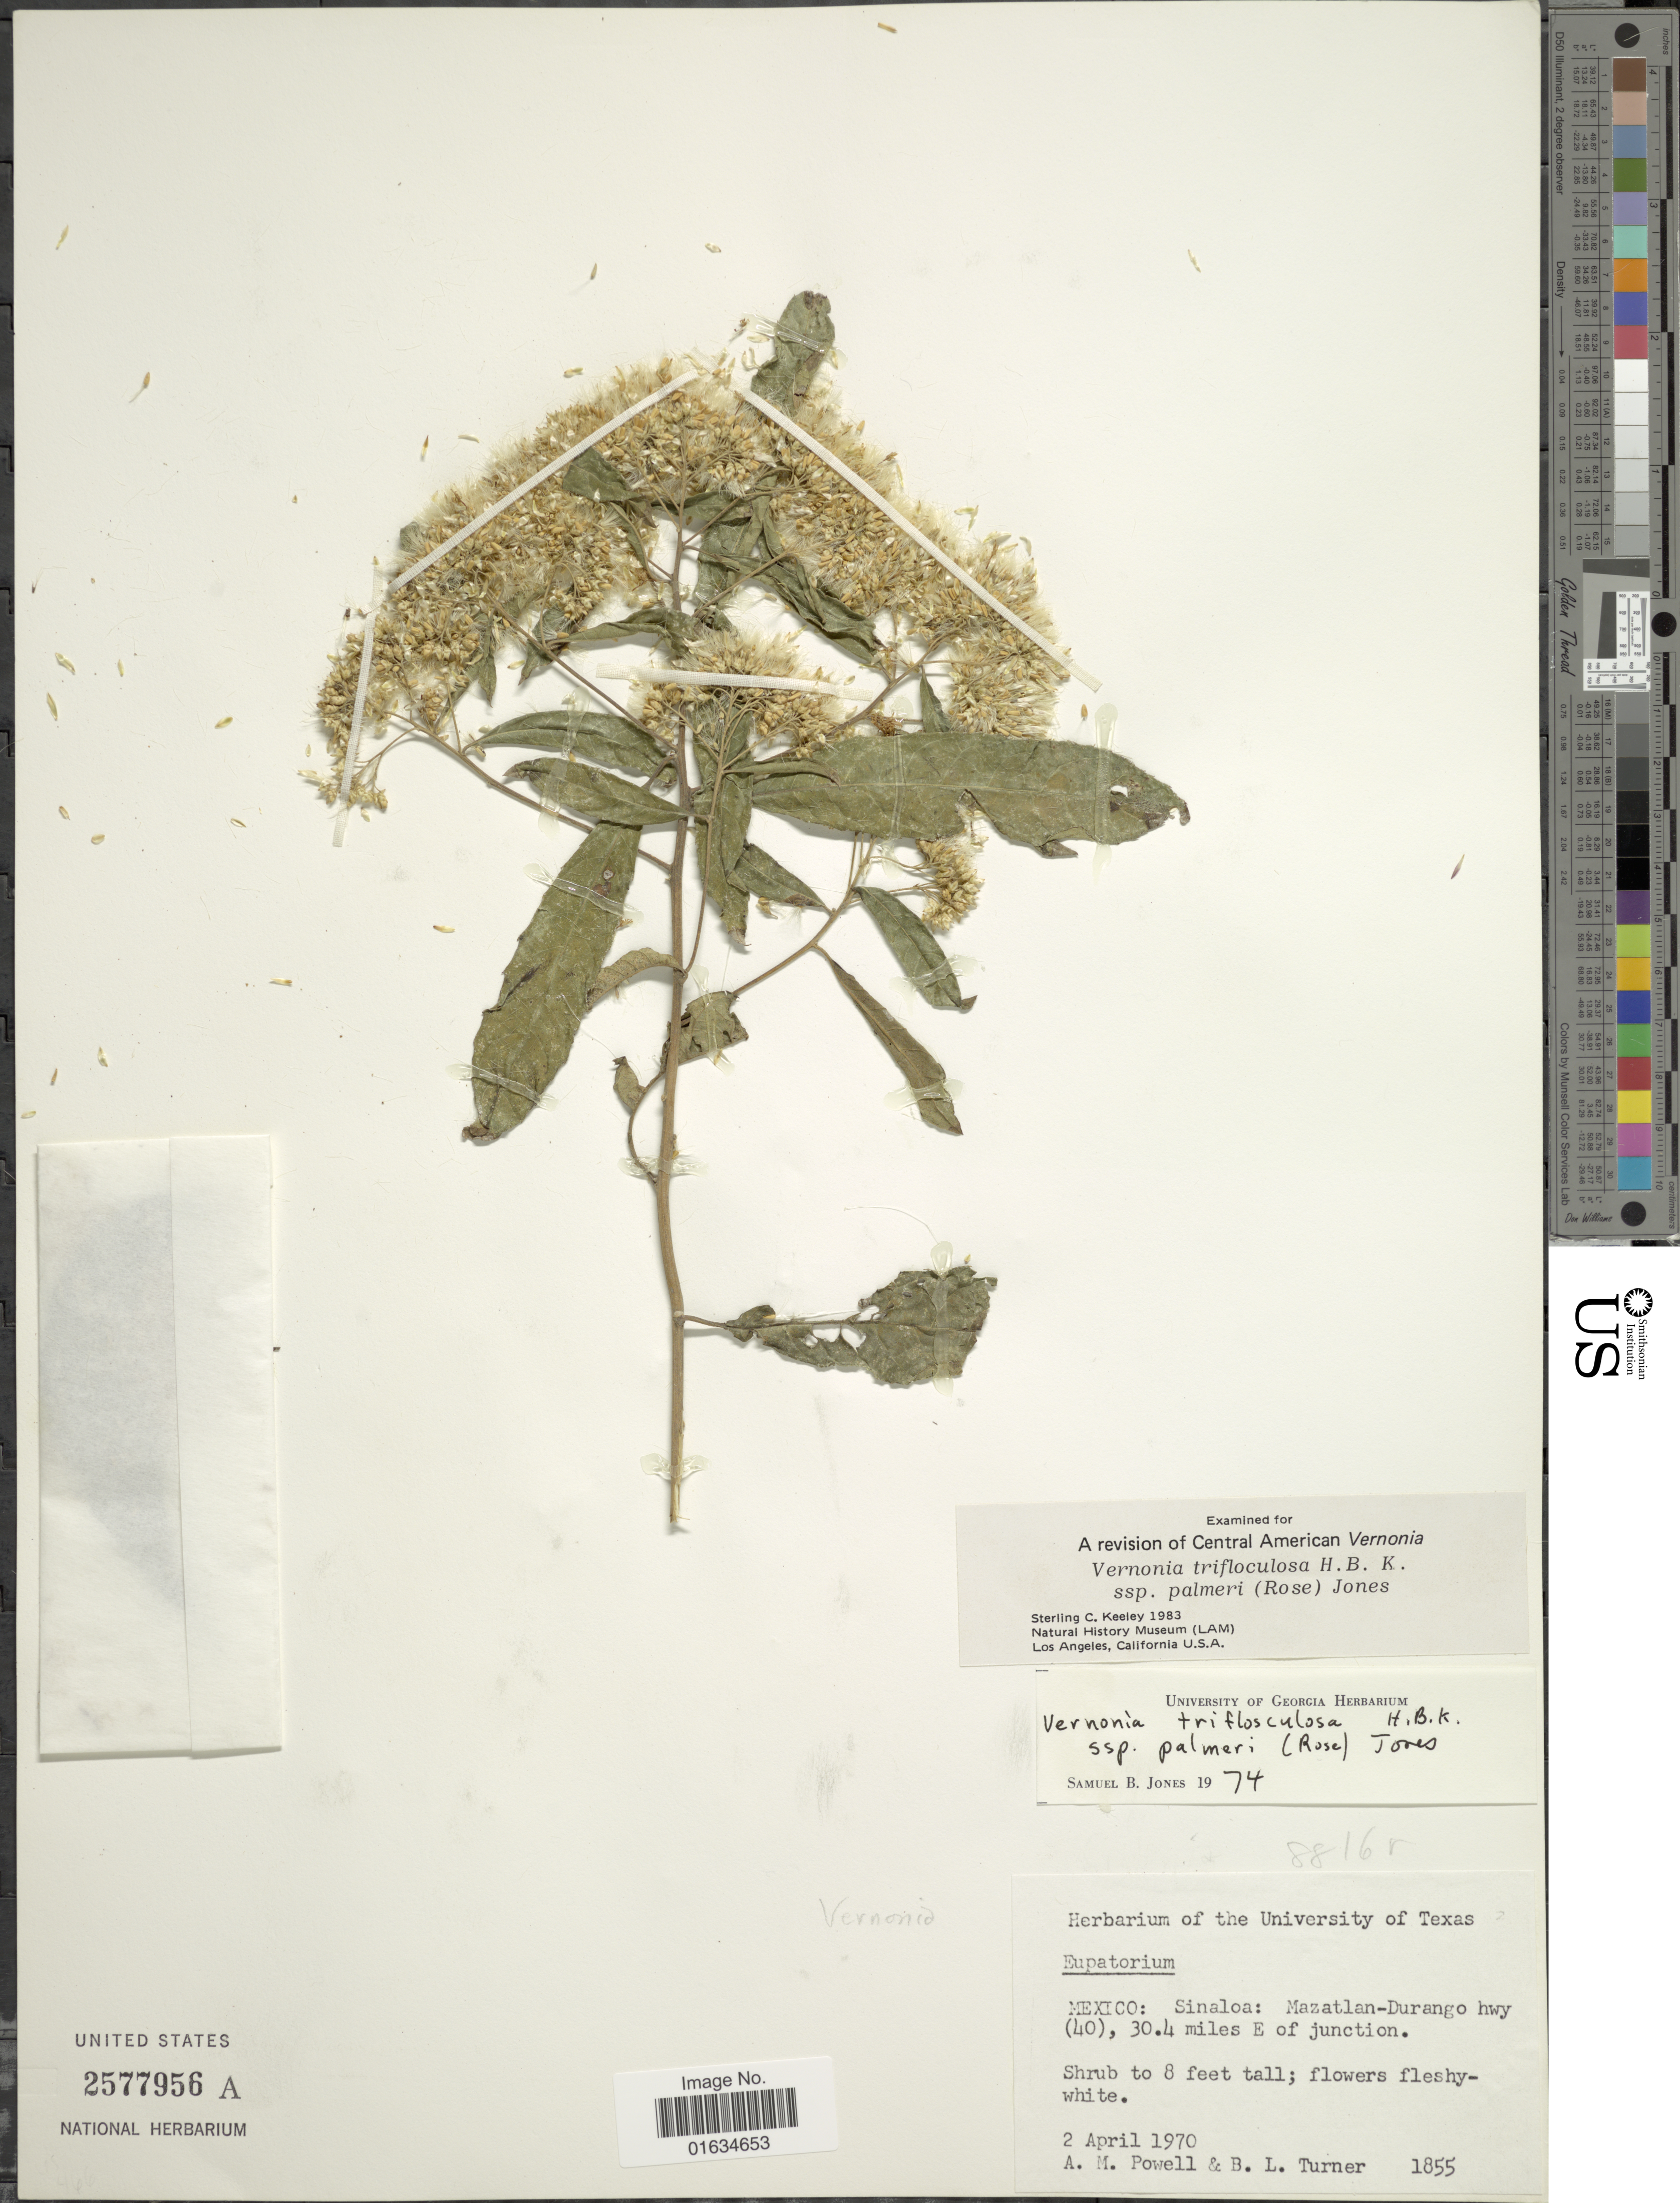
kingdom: Plantae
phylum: Tracheophyta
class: Magnoliopsida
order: Asterales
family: Asteraceae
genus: Eremosis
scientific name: Eremosis triflosculosa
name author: (Kunth) Gleason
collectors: A. M. Powell & B. L. Turner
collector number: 1855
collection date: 1970-04-02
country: Mexico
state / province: Sinaloa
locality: Mazatlan-Durango hwy (40), 30.4 miles E of junction.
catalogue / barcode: US 2577956A